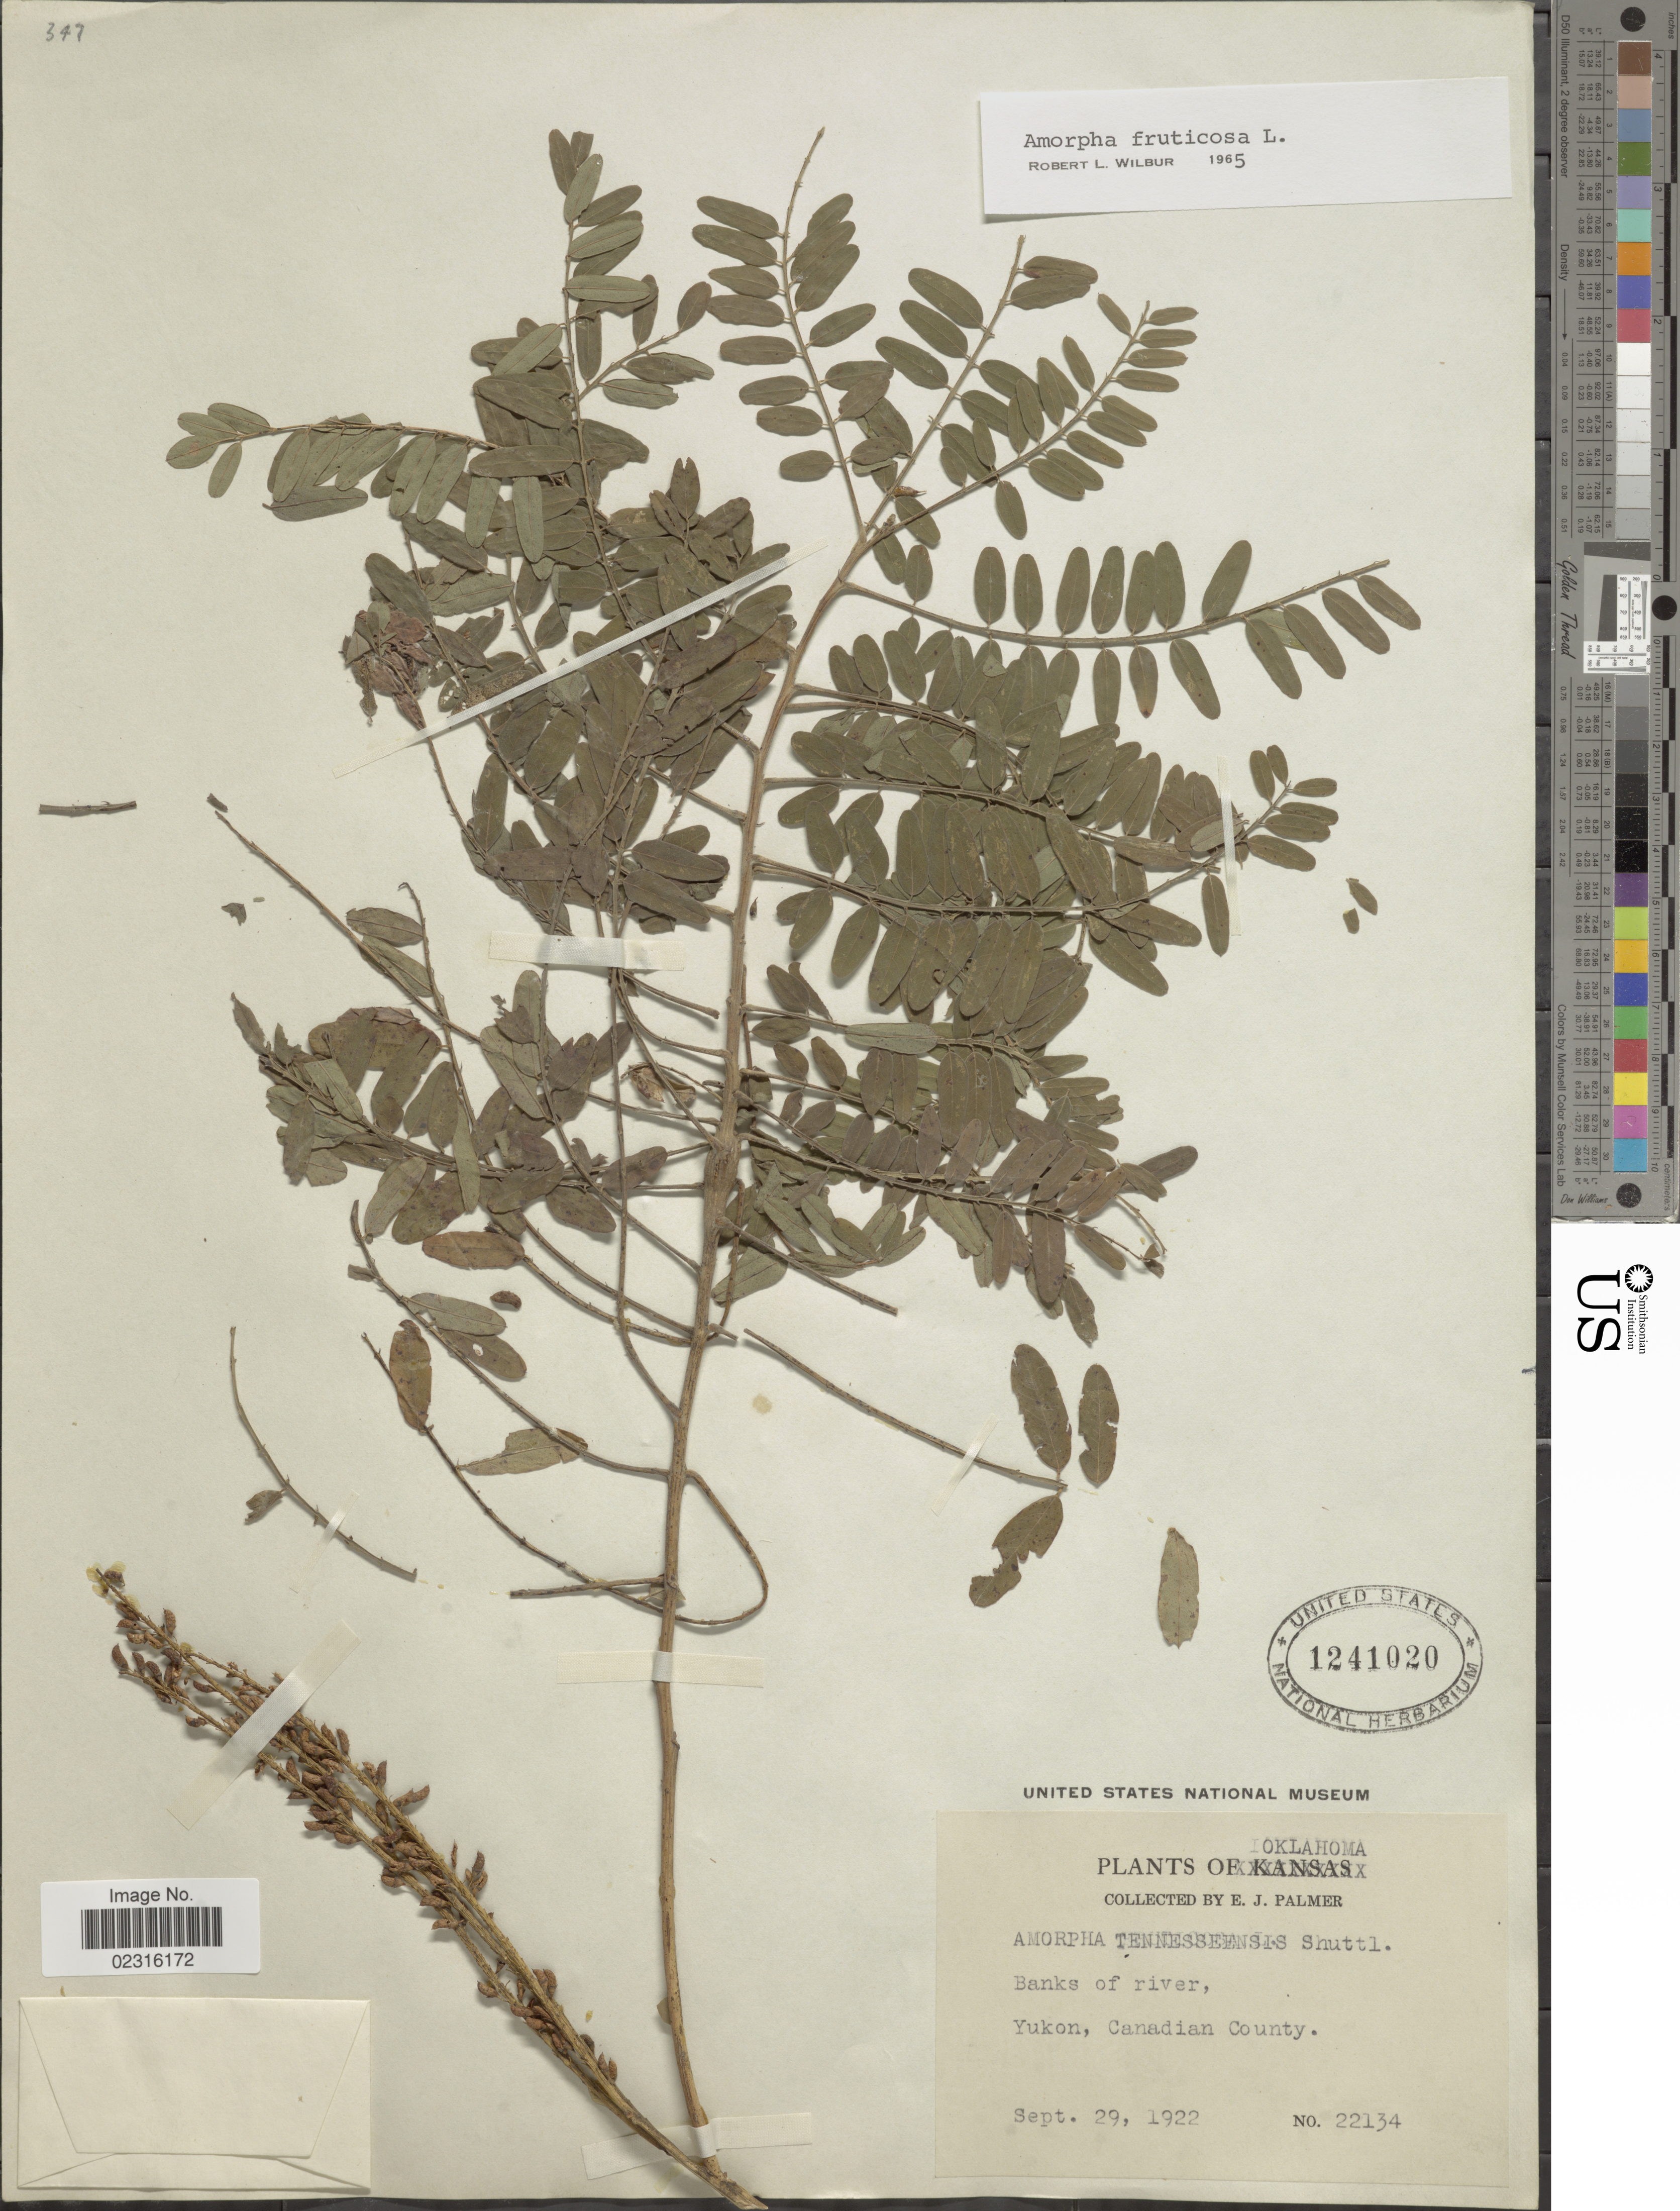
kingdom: Plantae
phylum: Tracheophyta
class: Magnoliopsida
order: Fabales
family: Fabaceae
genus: Amorpha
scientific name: Amorpha fruticosa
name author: L.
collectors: E. J. Palmer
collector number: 22134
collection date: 1922-09-29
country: United States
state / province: Oklahoma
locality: Banks of river, Yukon, Canadian County.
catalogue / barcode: US 1241020